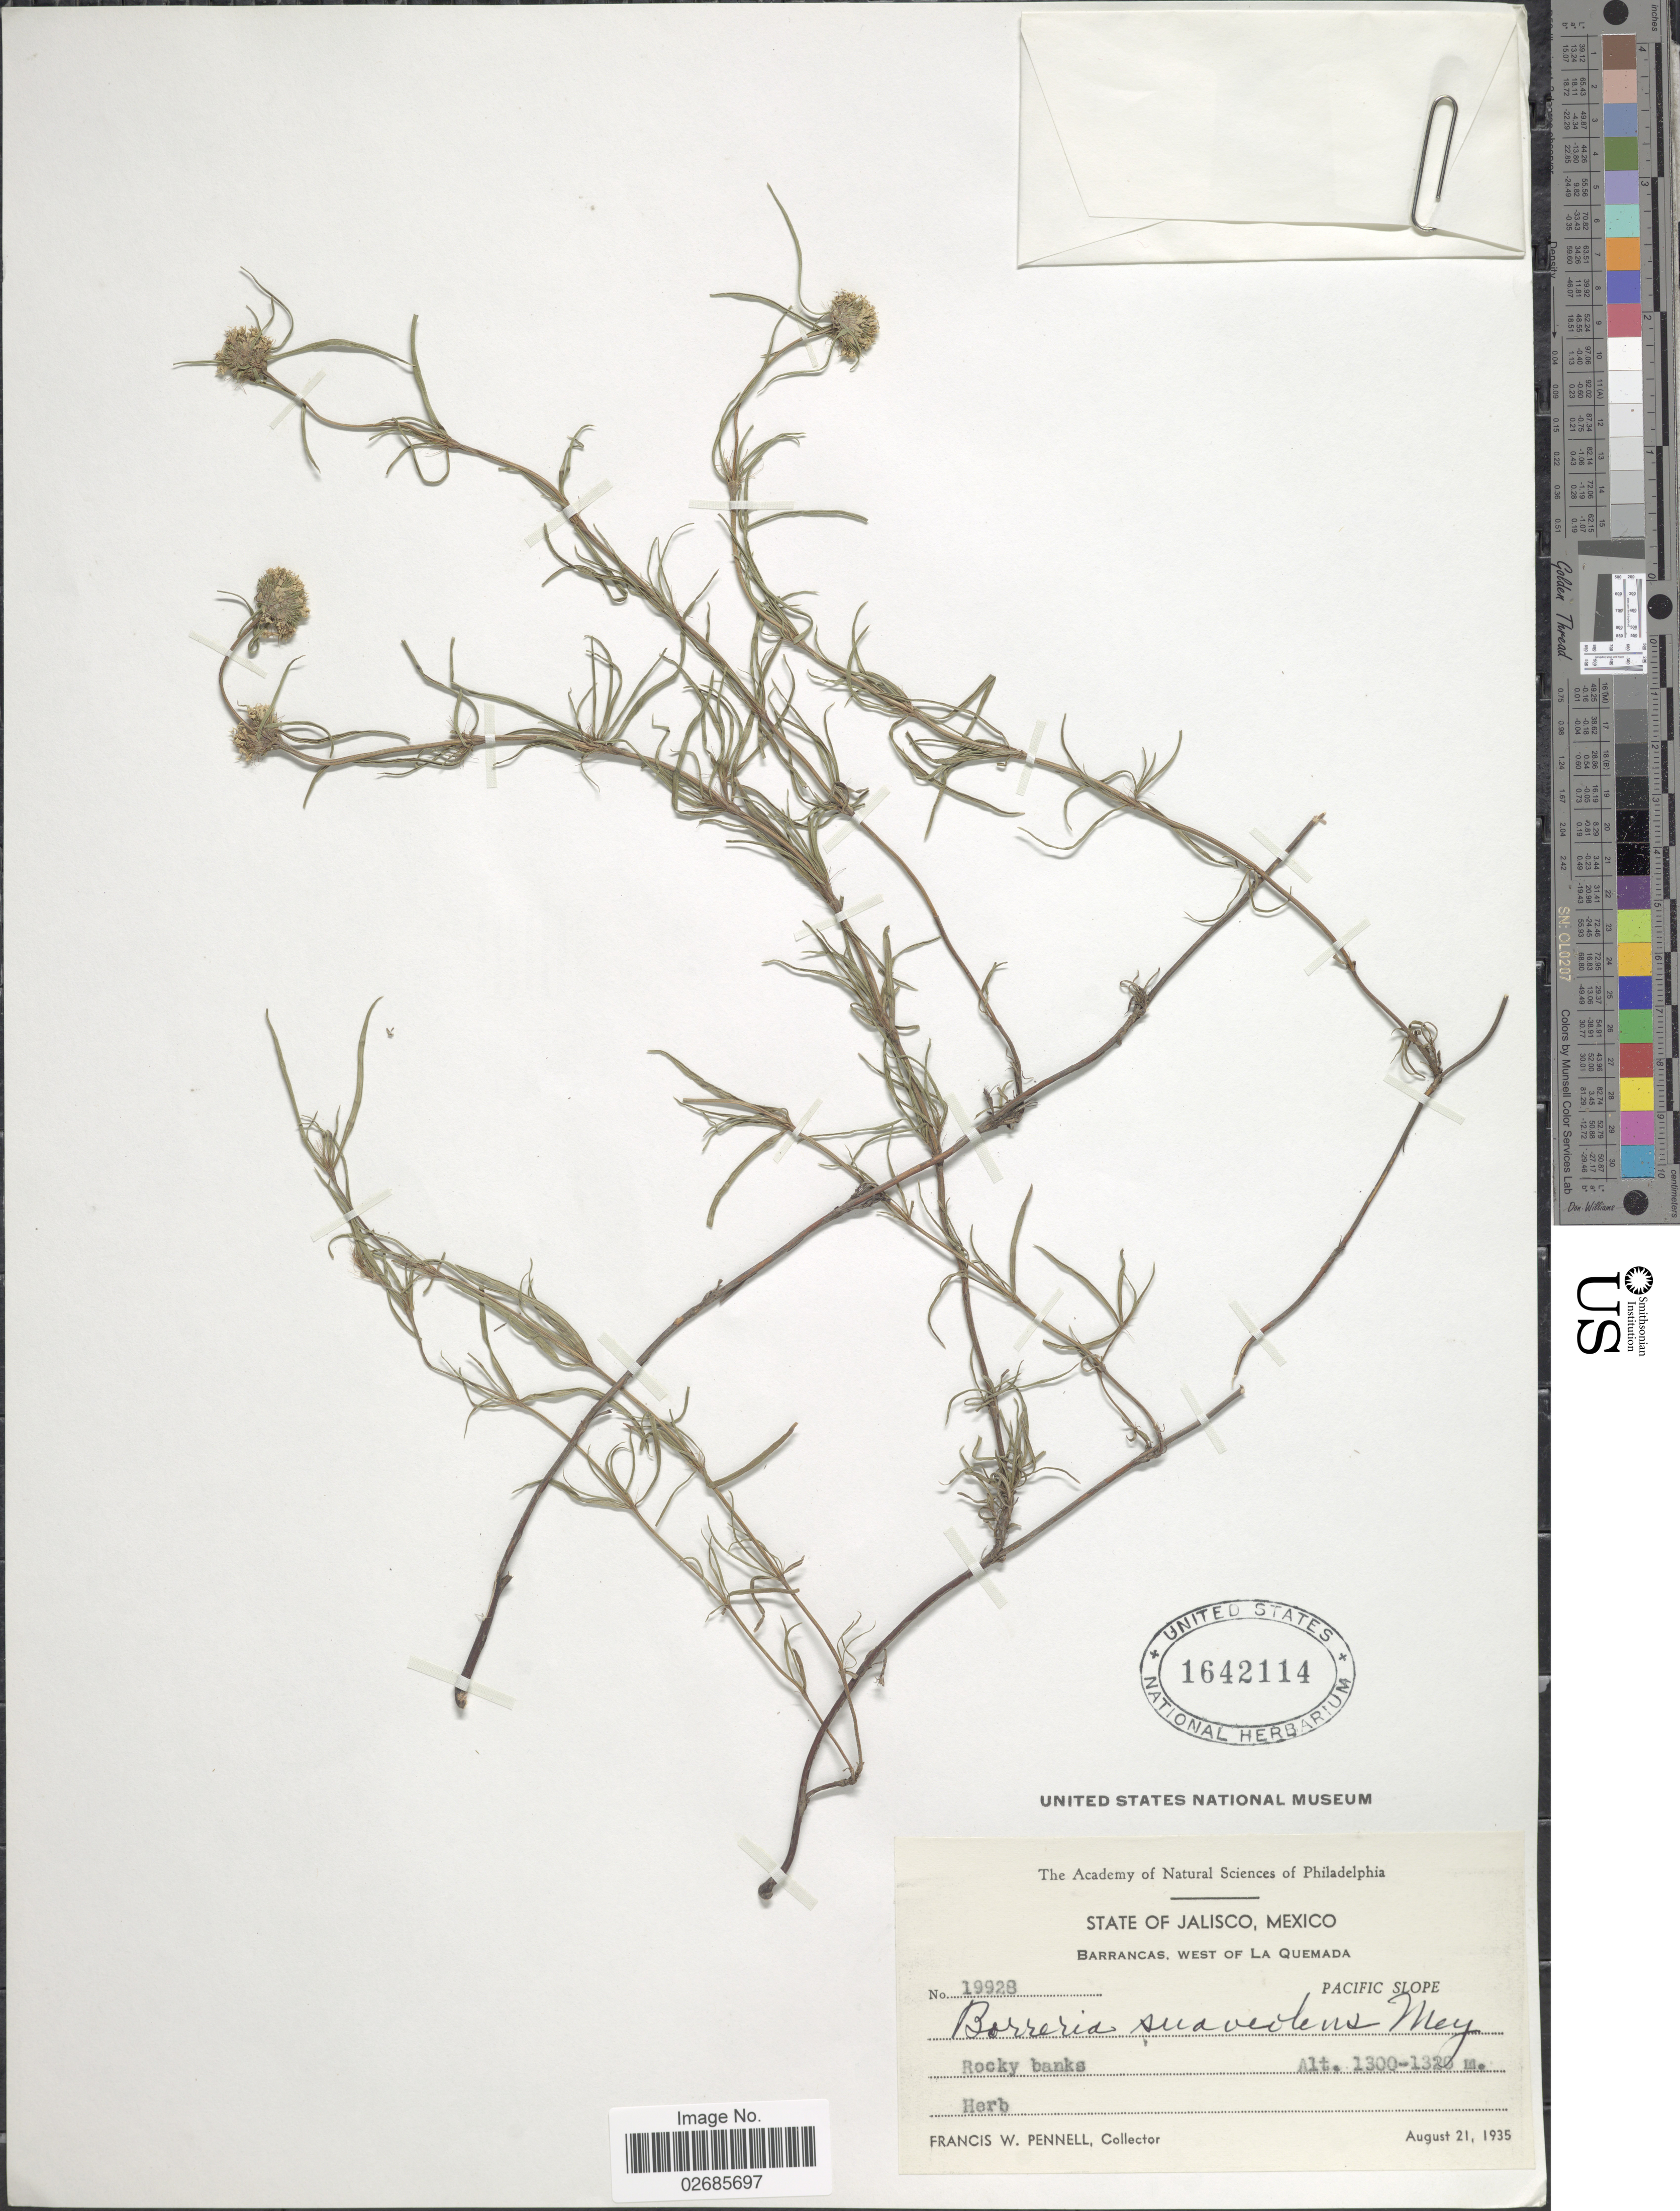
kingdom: Plantae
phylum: Tracheophyta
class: Magnoliopsida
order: Gentianales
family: Rubiaceae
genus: Borreria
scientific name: Borreria suaveolens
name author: G. Mey.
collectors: F. W. Pennell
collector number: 19928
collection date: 1935-08-21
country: Mexico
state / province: Jalisco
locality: Barrancas, West of La Quemada, Pacific Slope, Rocky banks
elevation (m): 1300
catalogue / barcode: US 1642114